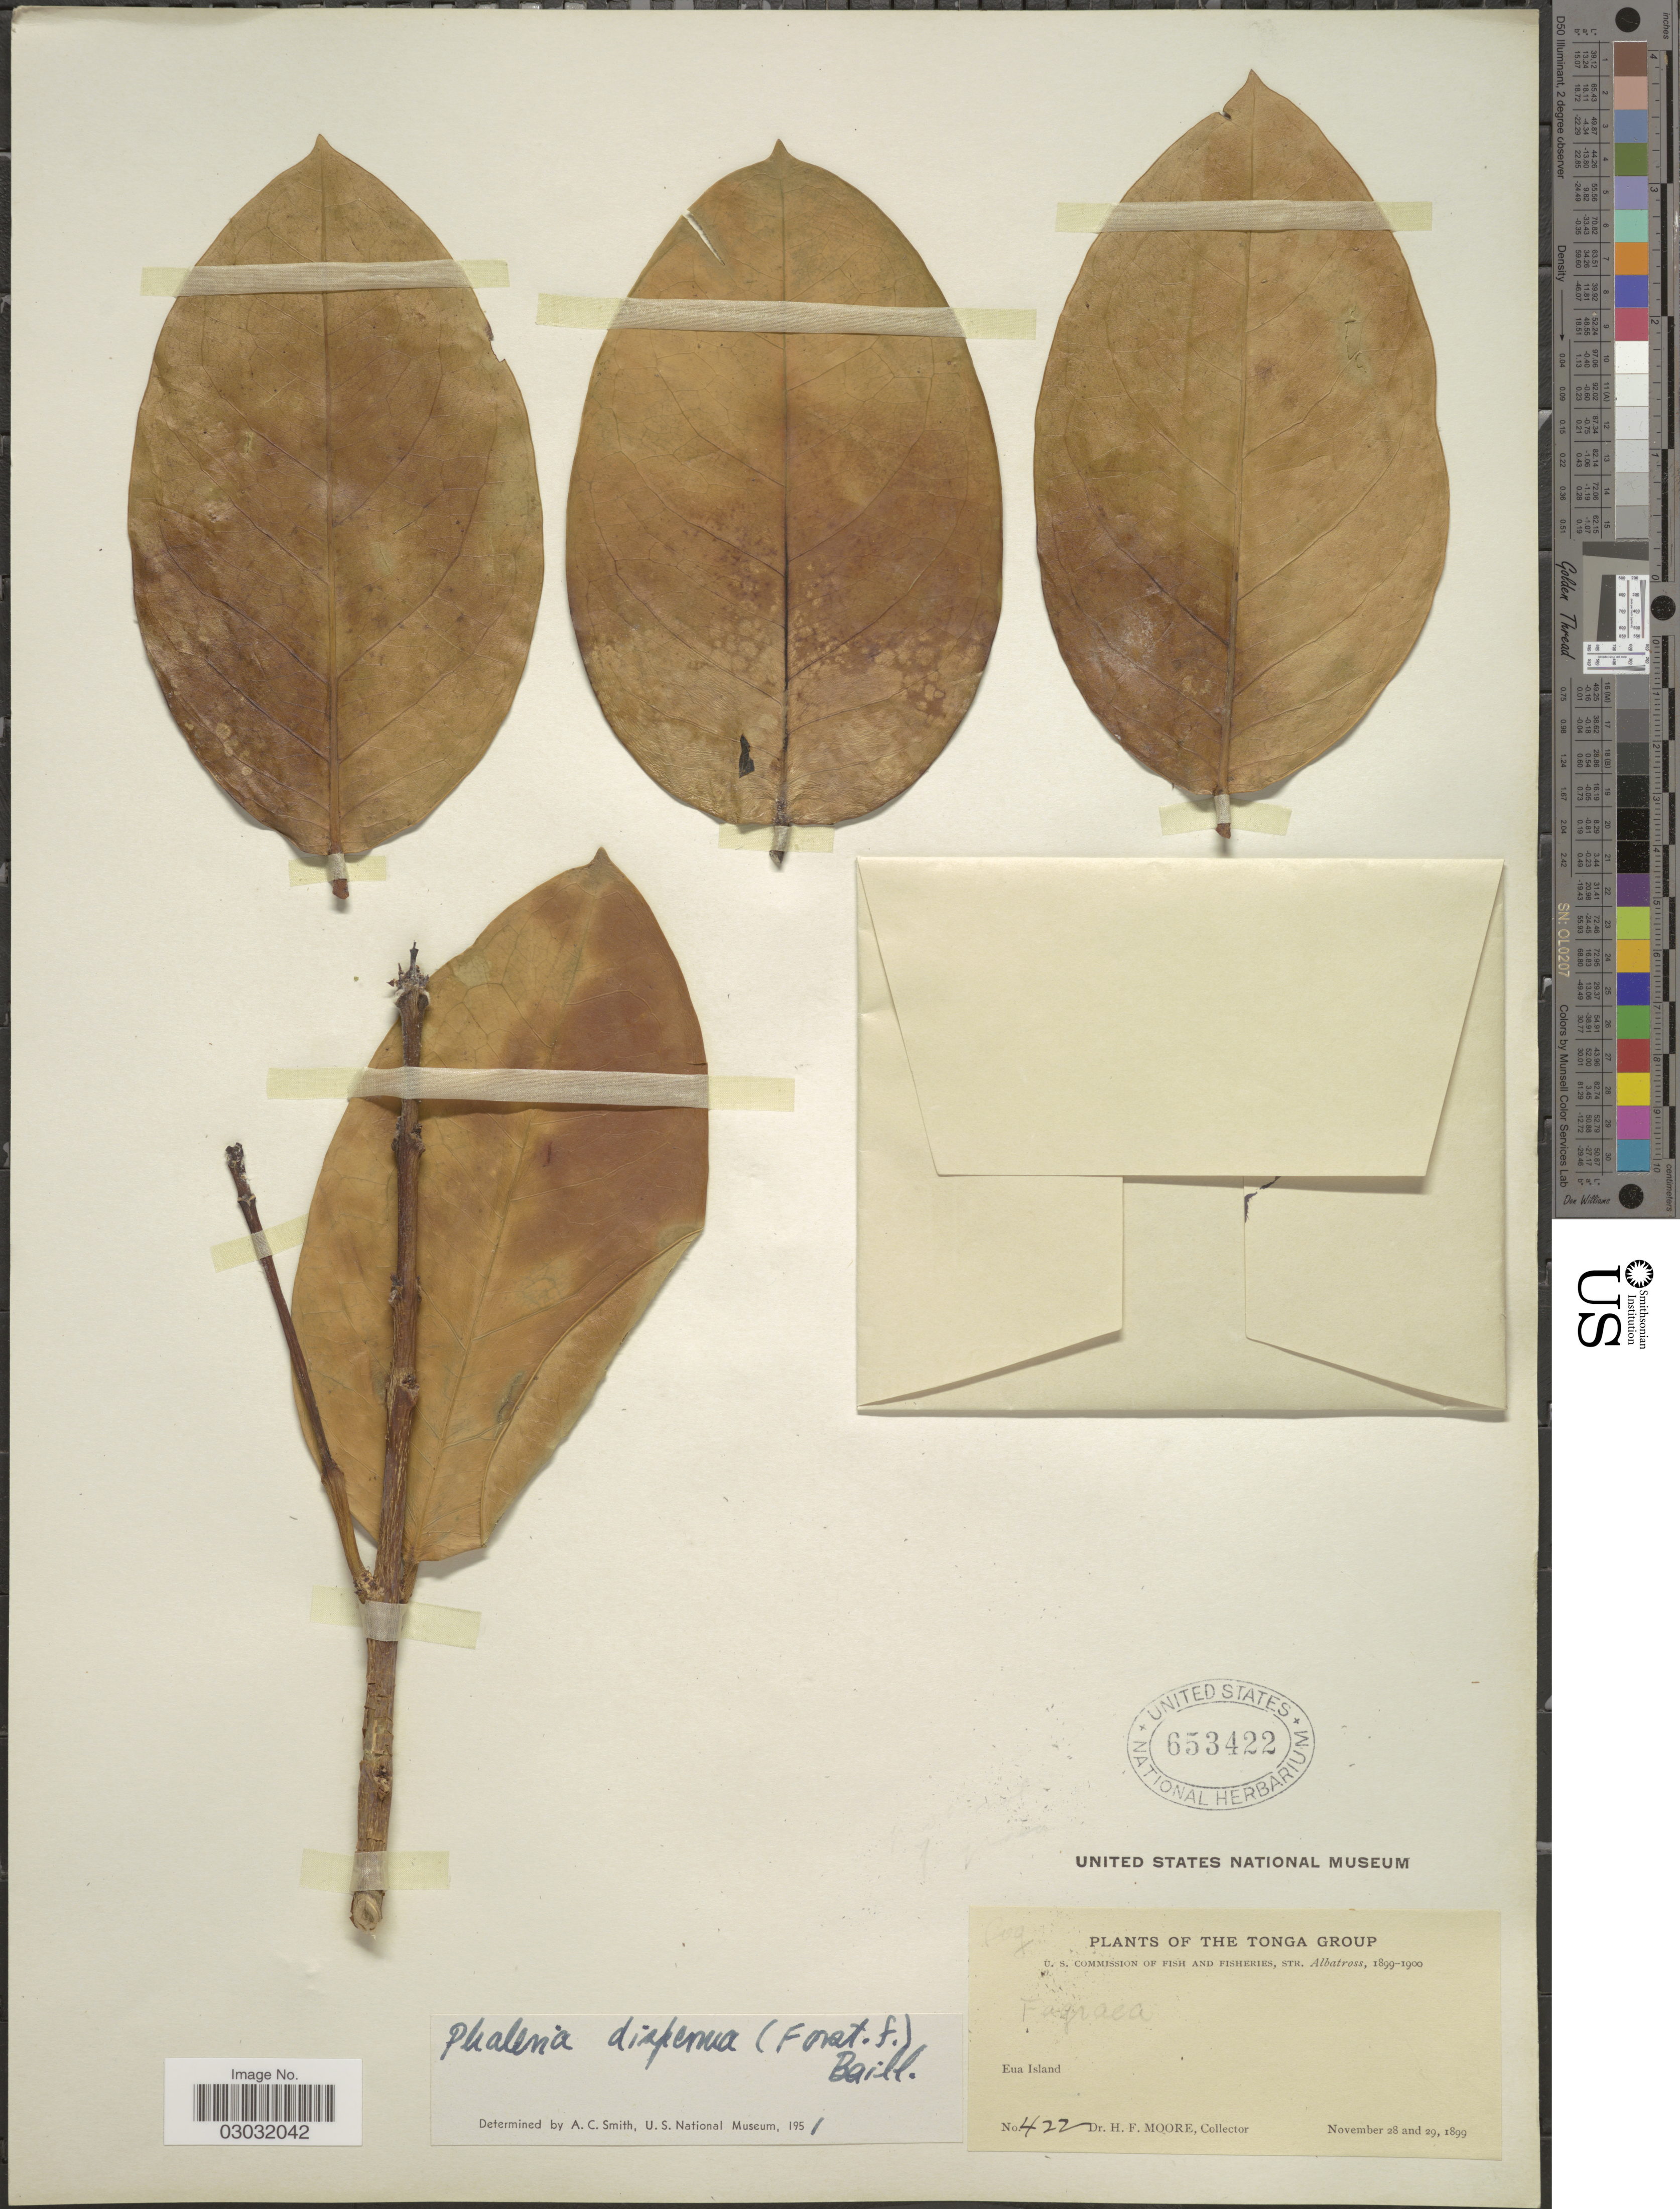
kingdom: Plantae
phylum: Tracheophyta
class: Magnoliopsida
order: Malvales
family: Thymelaeaceae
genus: Phaleria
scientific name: Phaleria disperma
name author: (G. Forst.) Baill.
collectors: H. F. Moore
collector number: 422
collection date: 1899-11-28/1899-11-29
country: Tonga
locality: The Tonga Group, Eua Island.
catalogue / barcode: US 653422